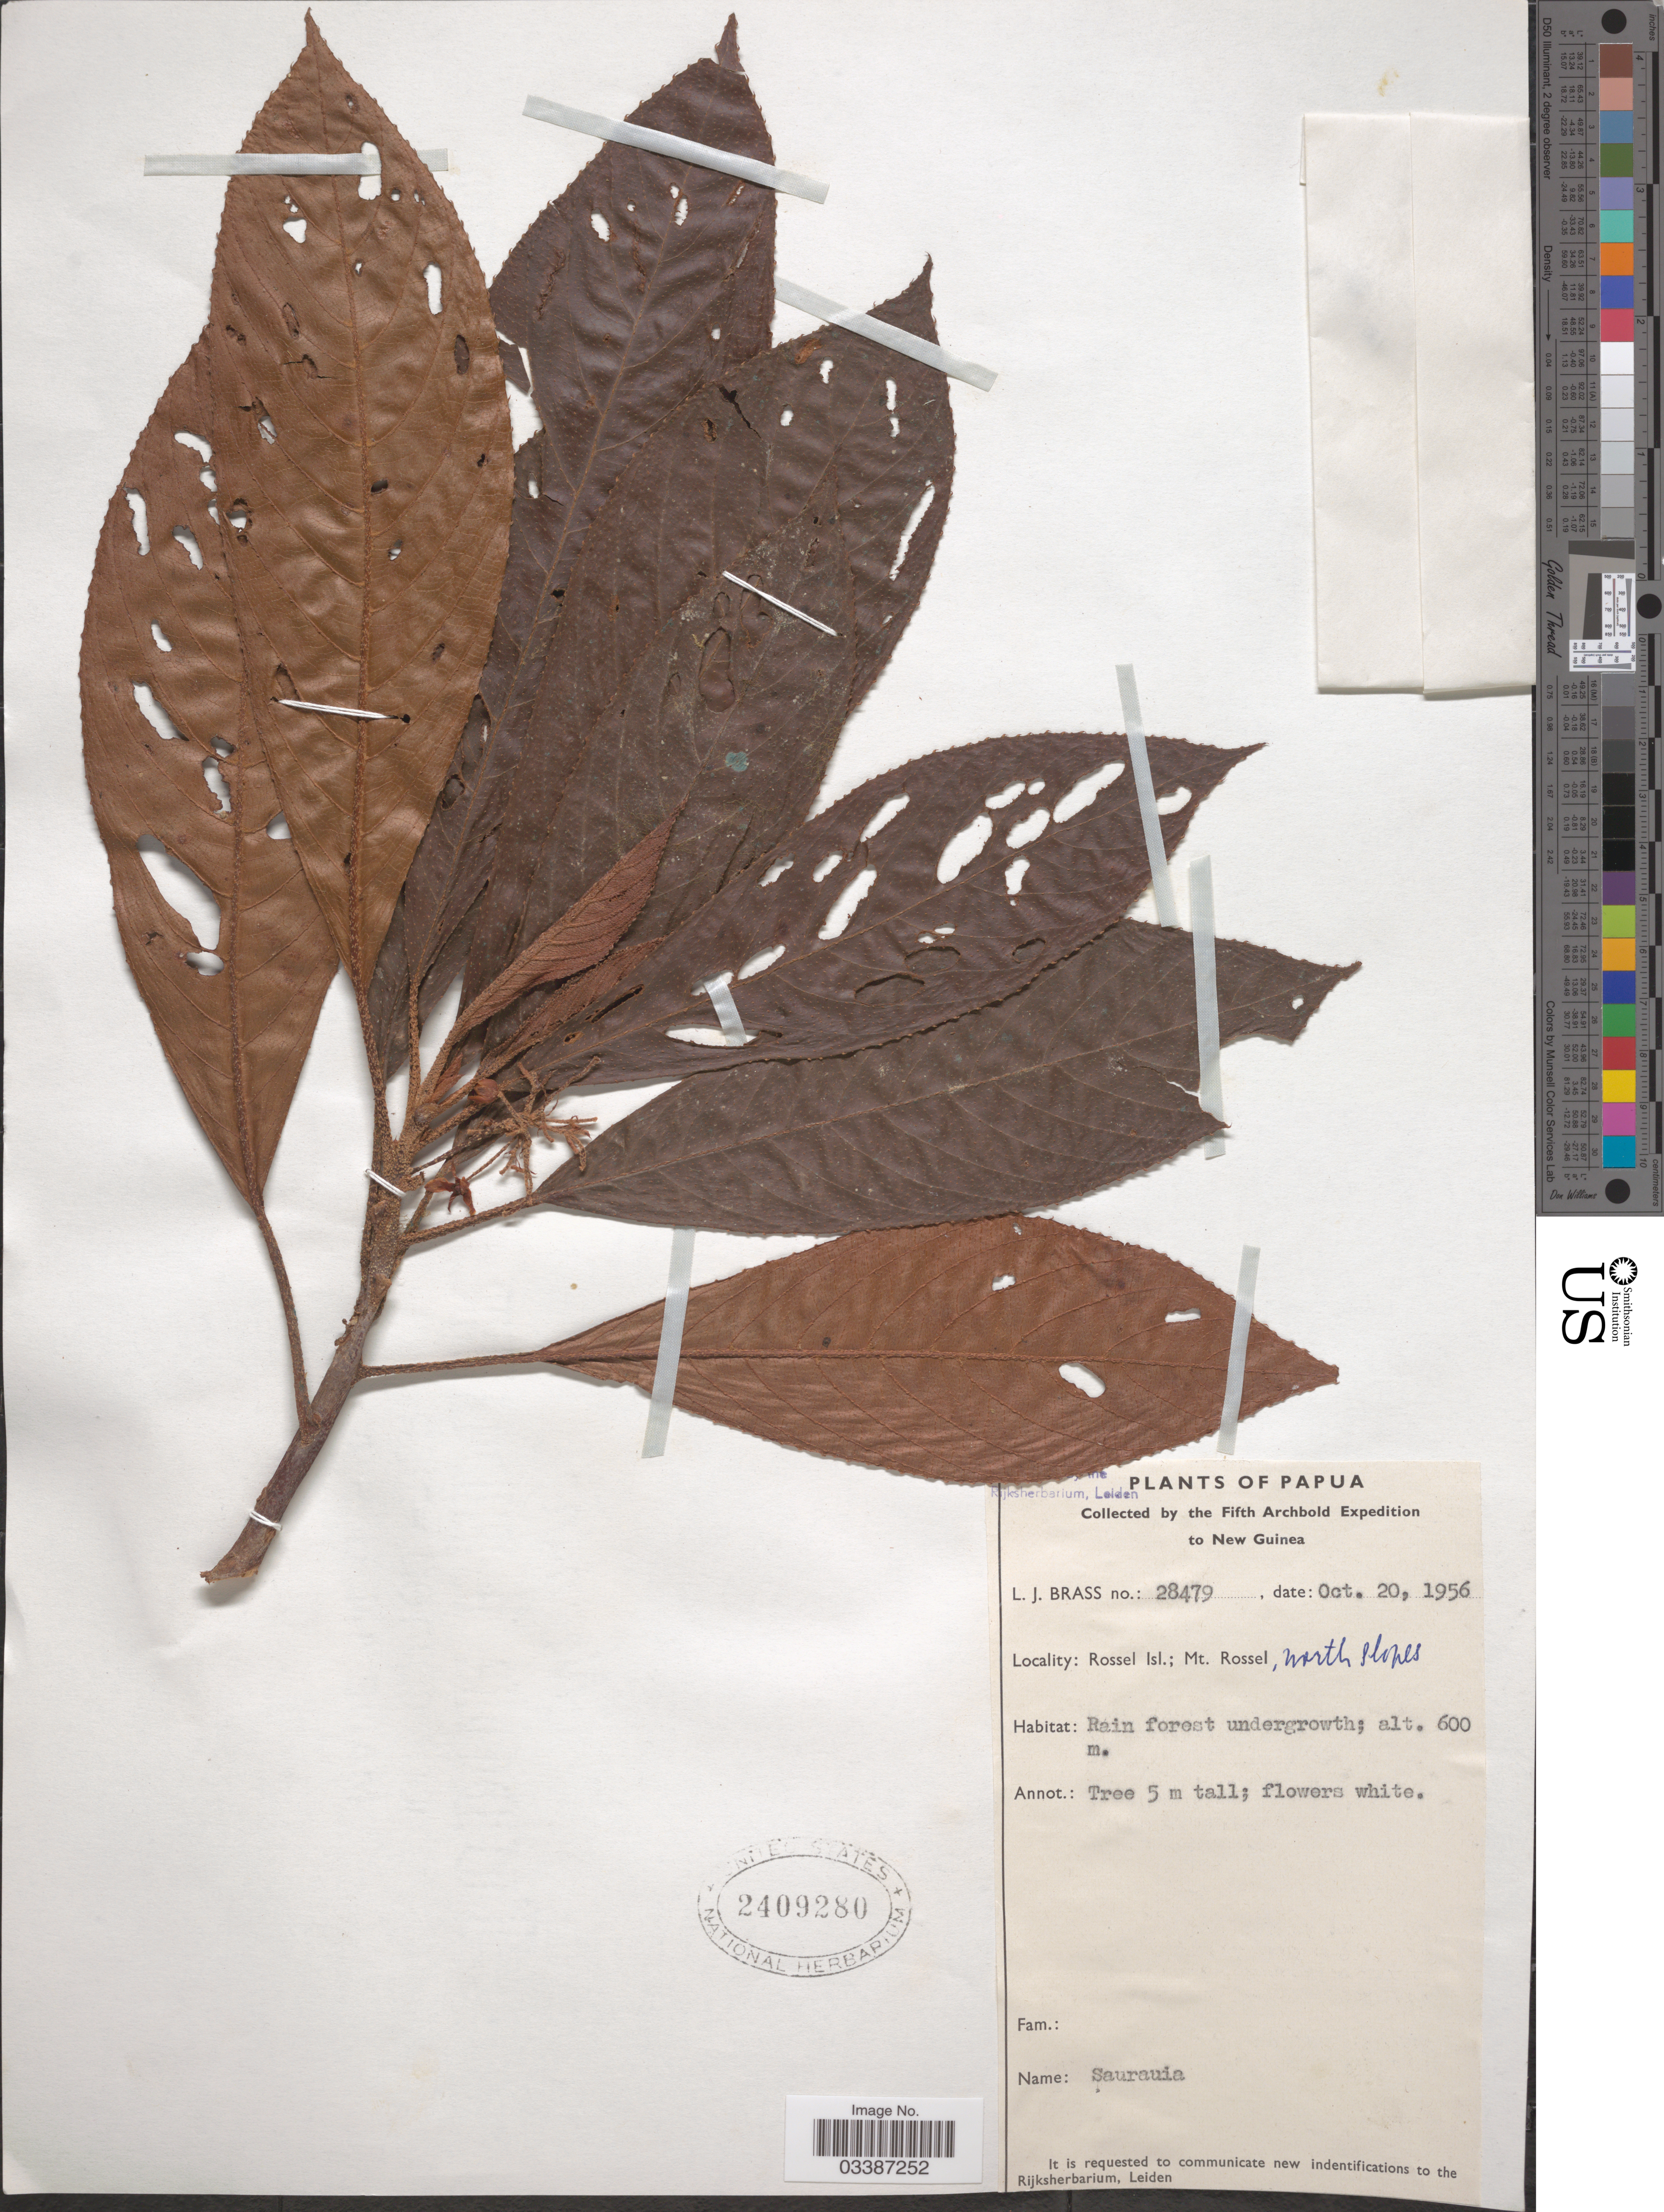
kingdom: Plantae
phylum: Tracheophyta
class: Magnoliopsida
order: Ericales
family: Actinidiaceae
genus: Saurauia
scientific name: Saurauia sp.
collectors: L. J. Brass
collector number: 28479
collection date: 1956-10-20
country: Papua New Guinea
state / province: Milne Bay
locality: Papua. New Guinea. Rossel Isl., Mt. Rossel, north slopes.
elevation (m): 600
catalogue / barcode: US 2409280